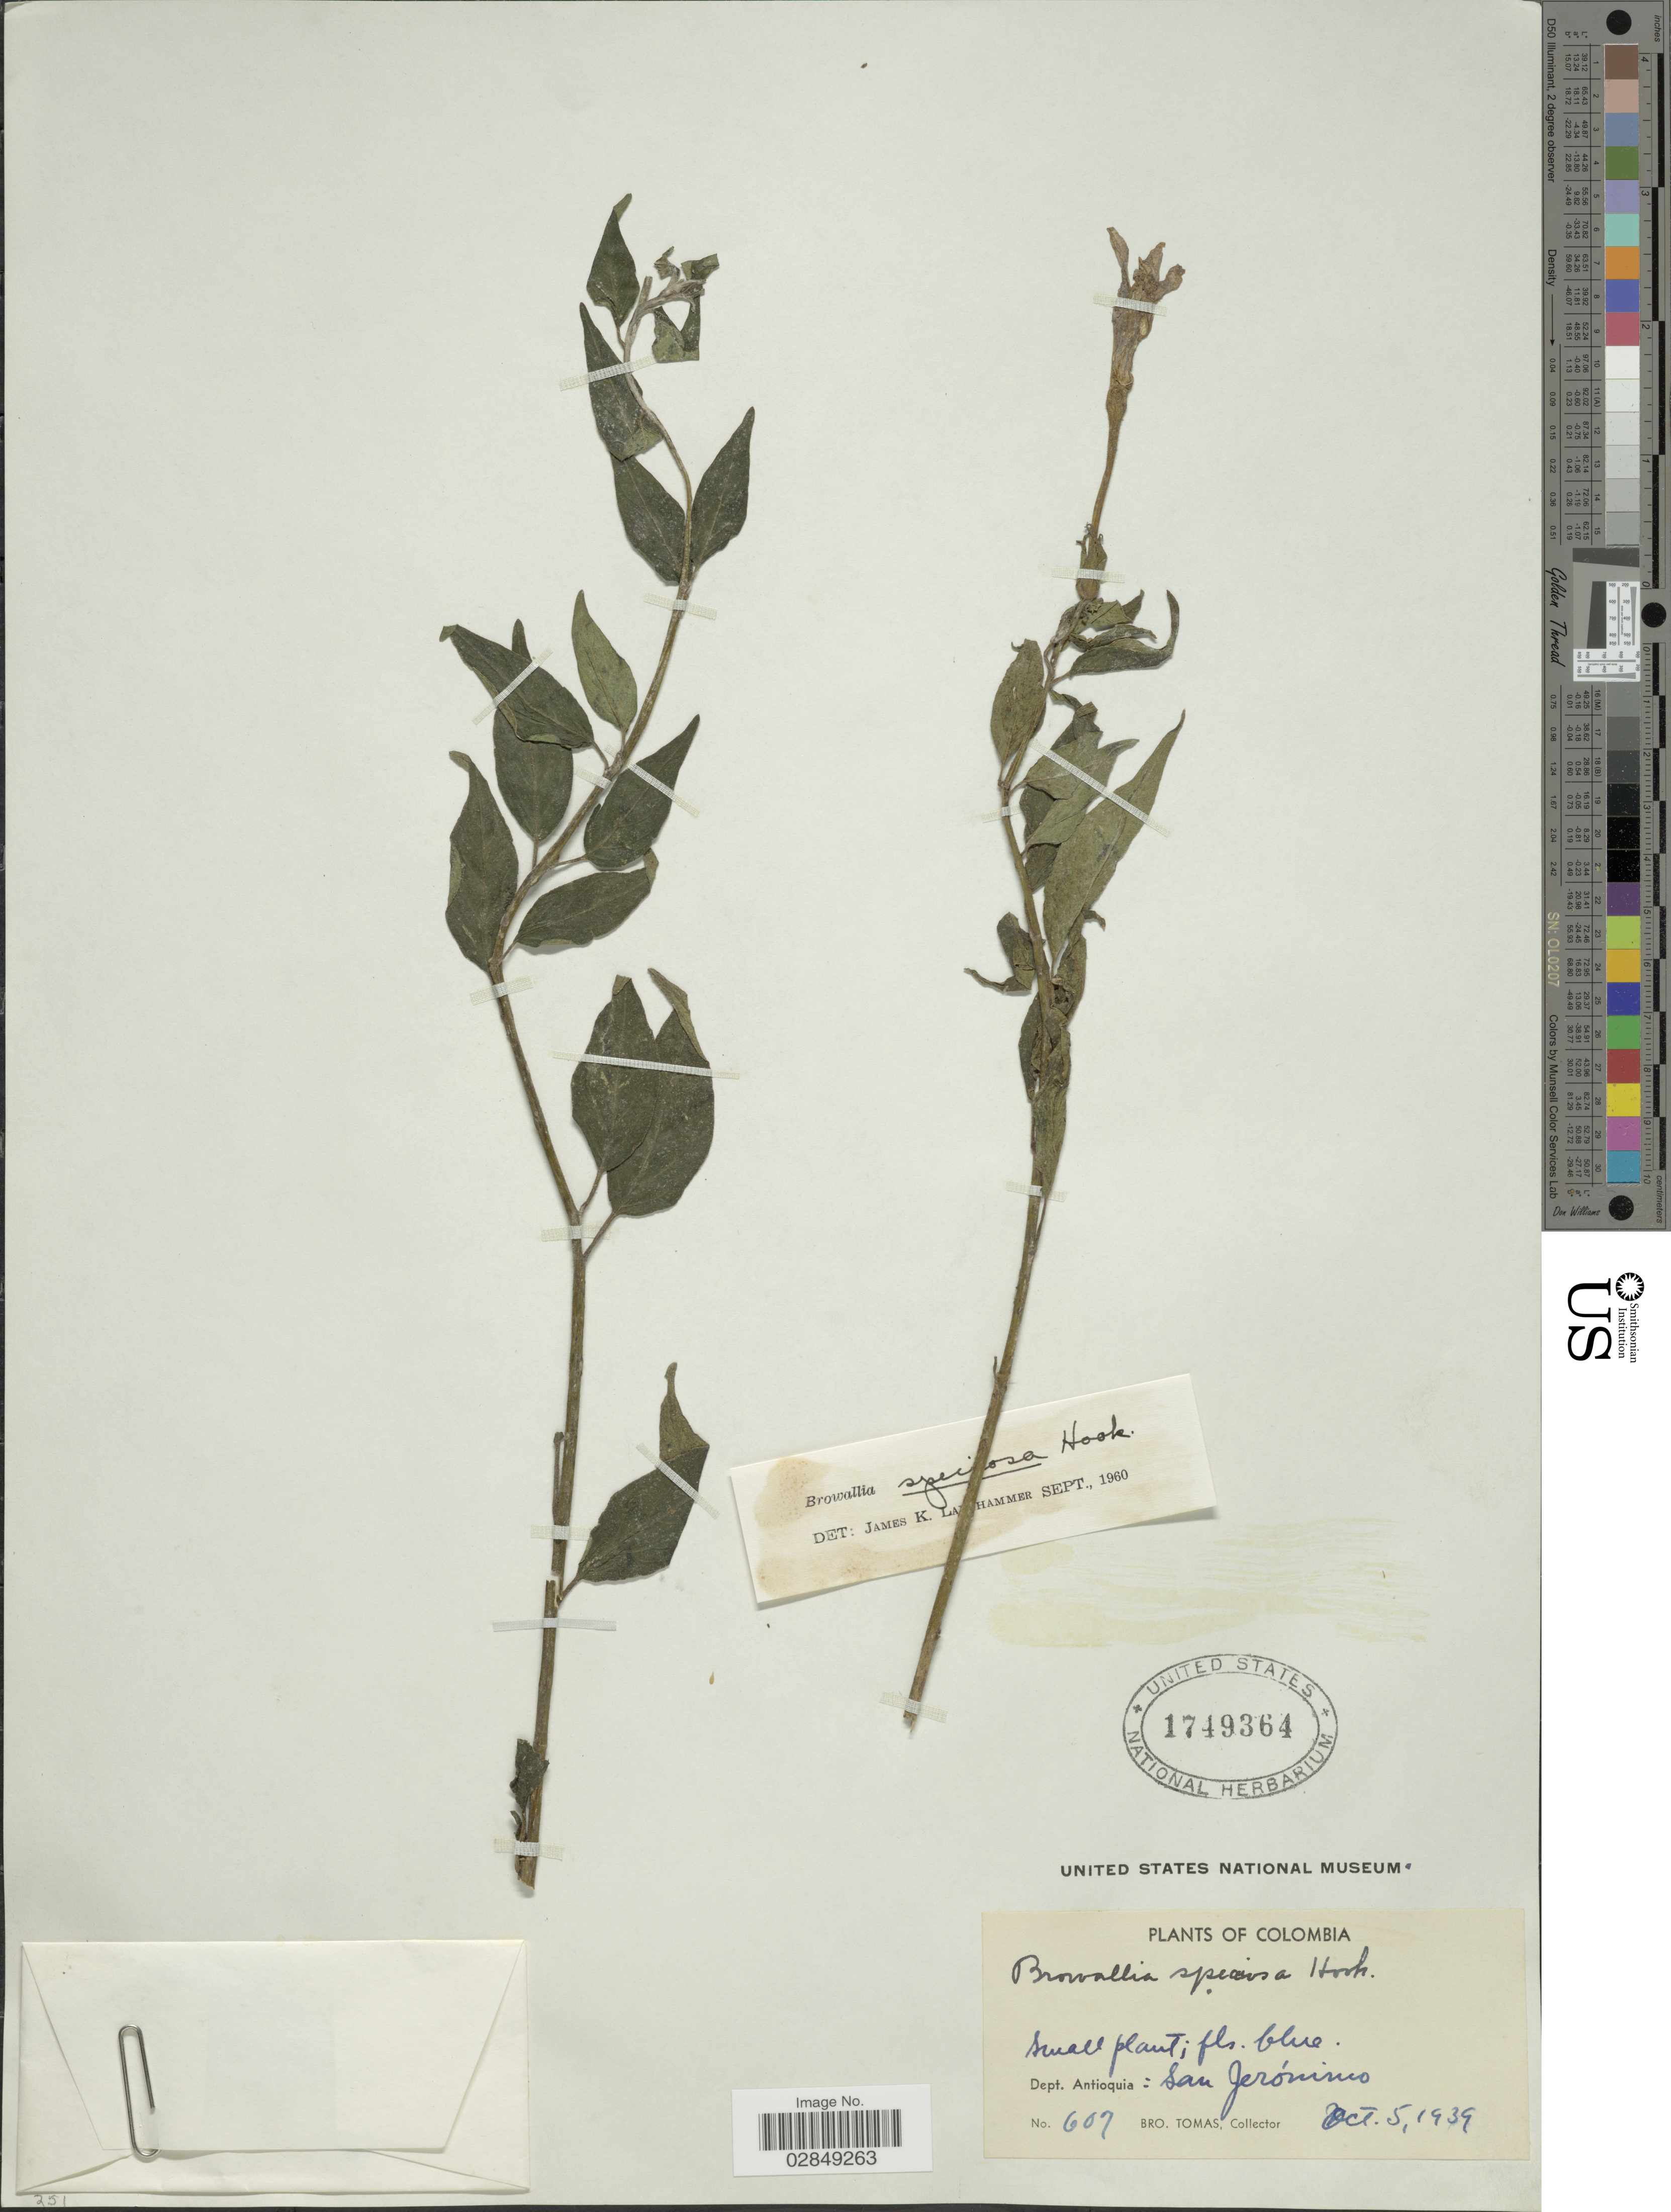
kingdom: Plantae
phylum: Tracheophyta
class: Magnoliopsida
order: Solanales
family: Solanaceae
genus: Browallia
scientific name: Browallia speciosa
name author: Hook.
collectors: B. Tomas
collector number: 607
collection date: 1939-10-05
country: Colombia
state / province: Antioquia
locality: Dept. Antioquia: San Jerónimo.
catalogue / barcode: US 1749364